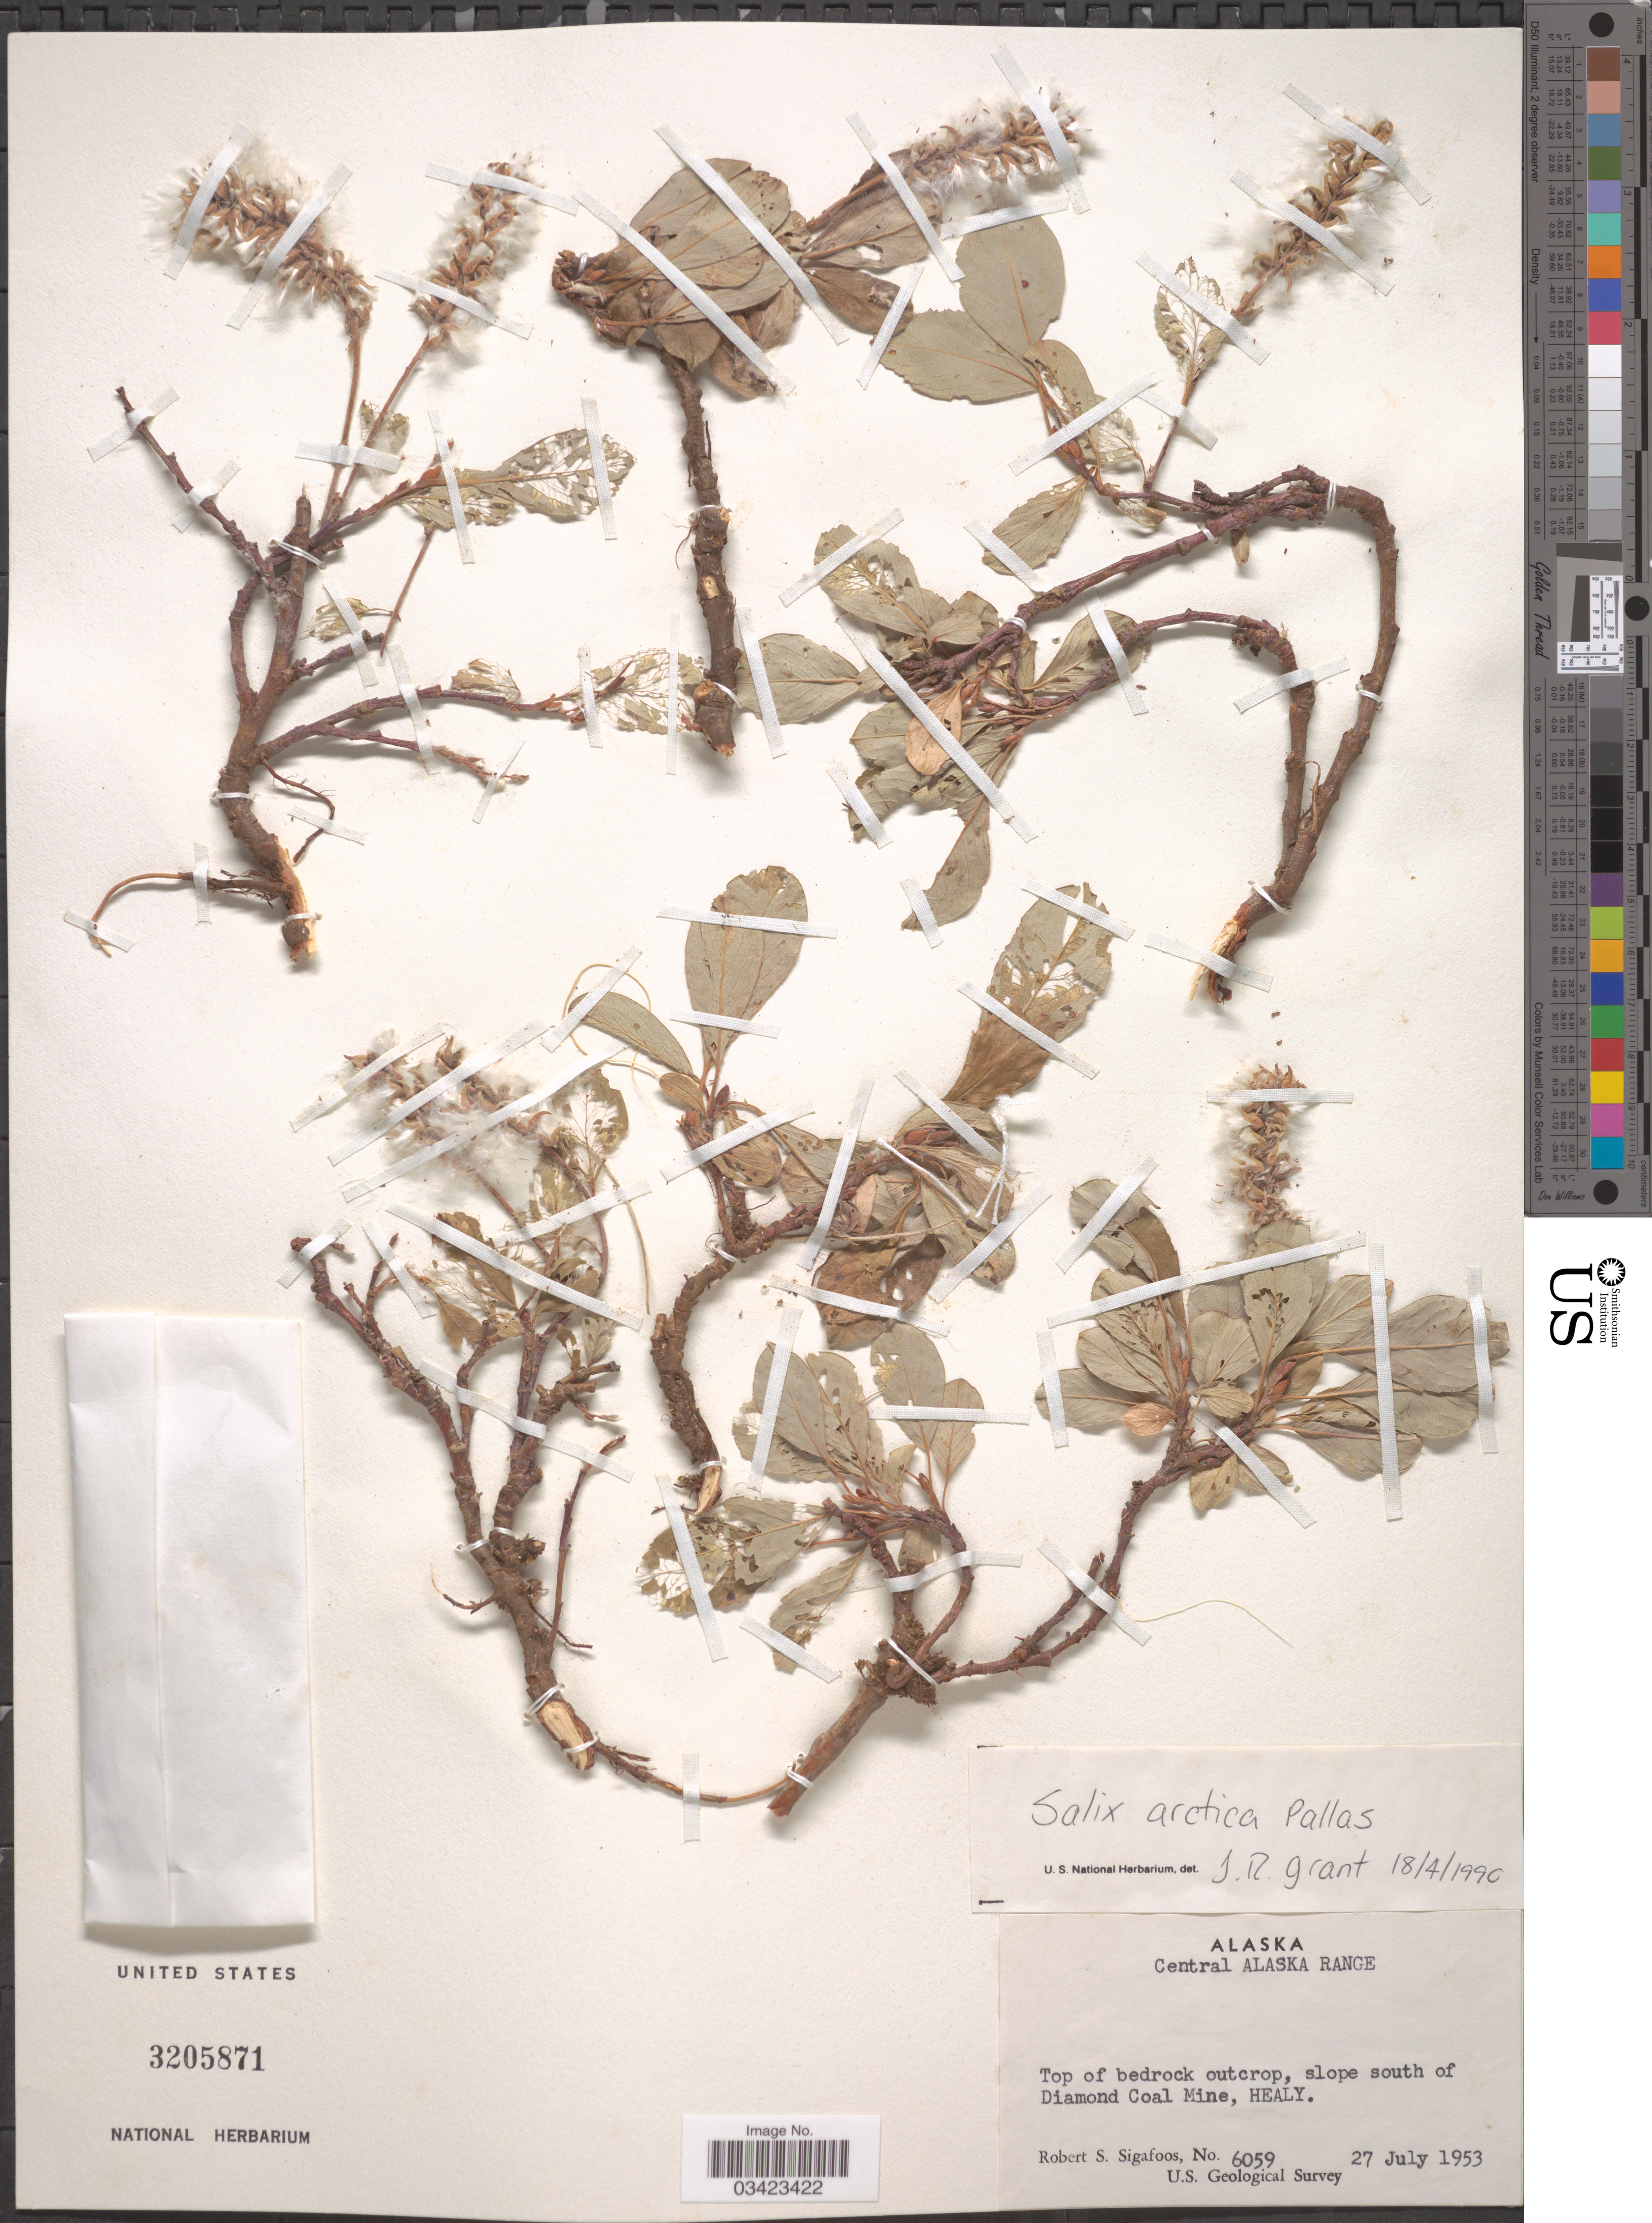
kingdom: Plantae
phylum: Tracheophyta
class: Magnoliopsida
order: Malpighiales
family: Salicaceae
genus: Salix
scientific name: Salix arctica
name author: Pall.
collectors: R. Sigafoos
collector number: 6059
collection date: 1953-07-27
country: United States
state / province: Alaska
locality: Central Alaska Range. Slope south of Diamond Coal Mine, Healy.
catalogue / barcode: US 3205871